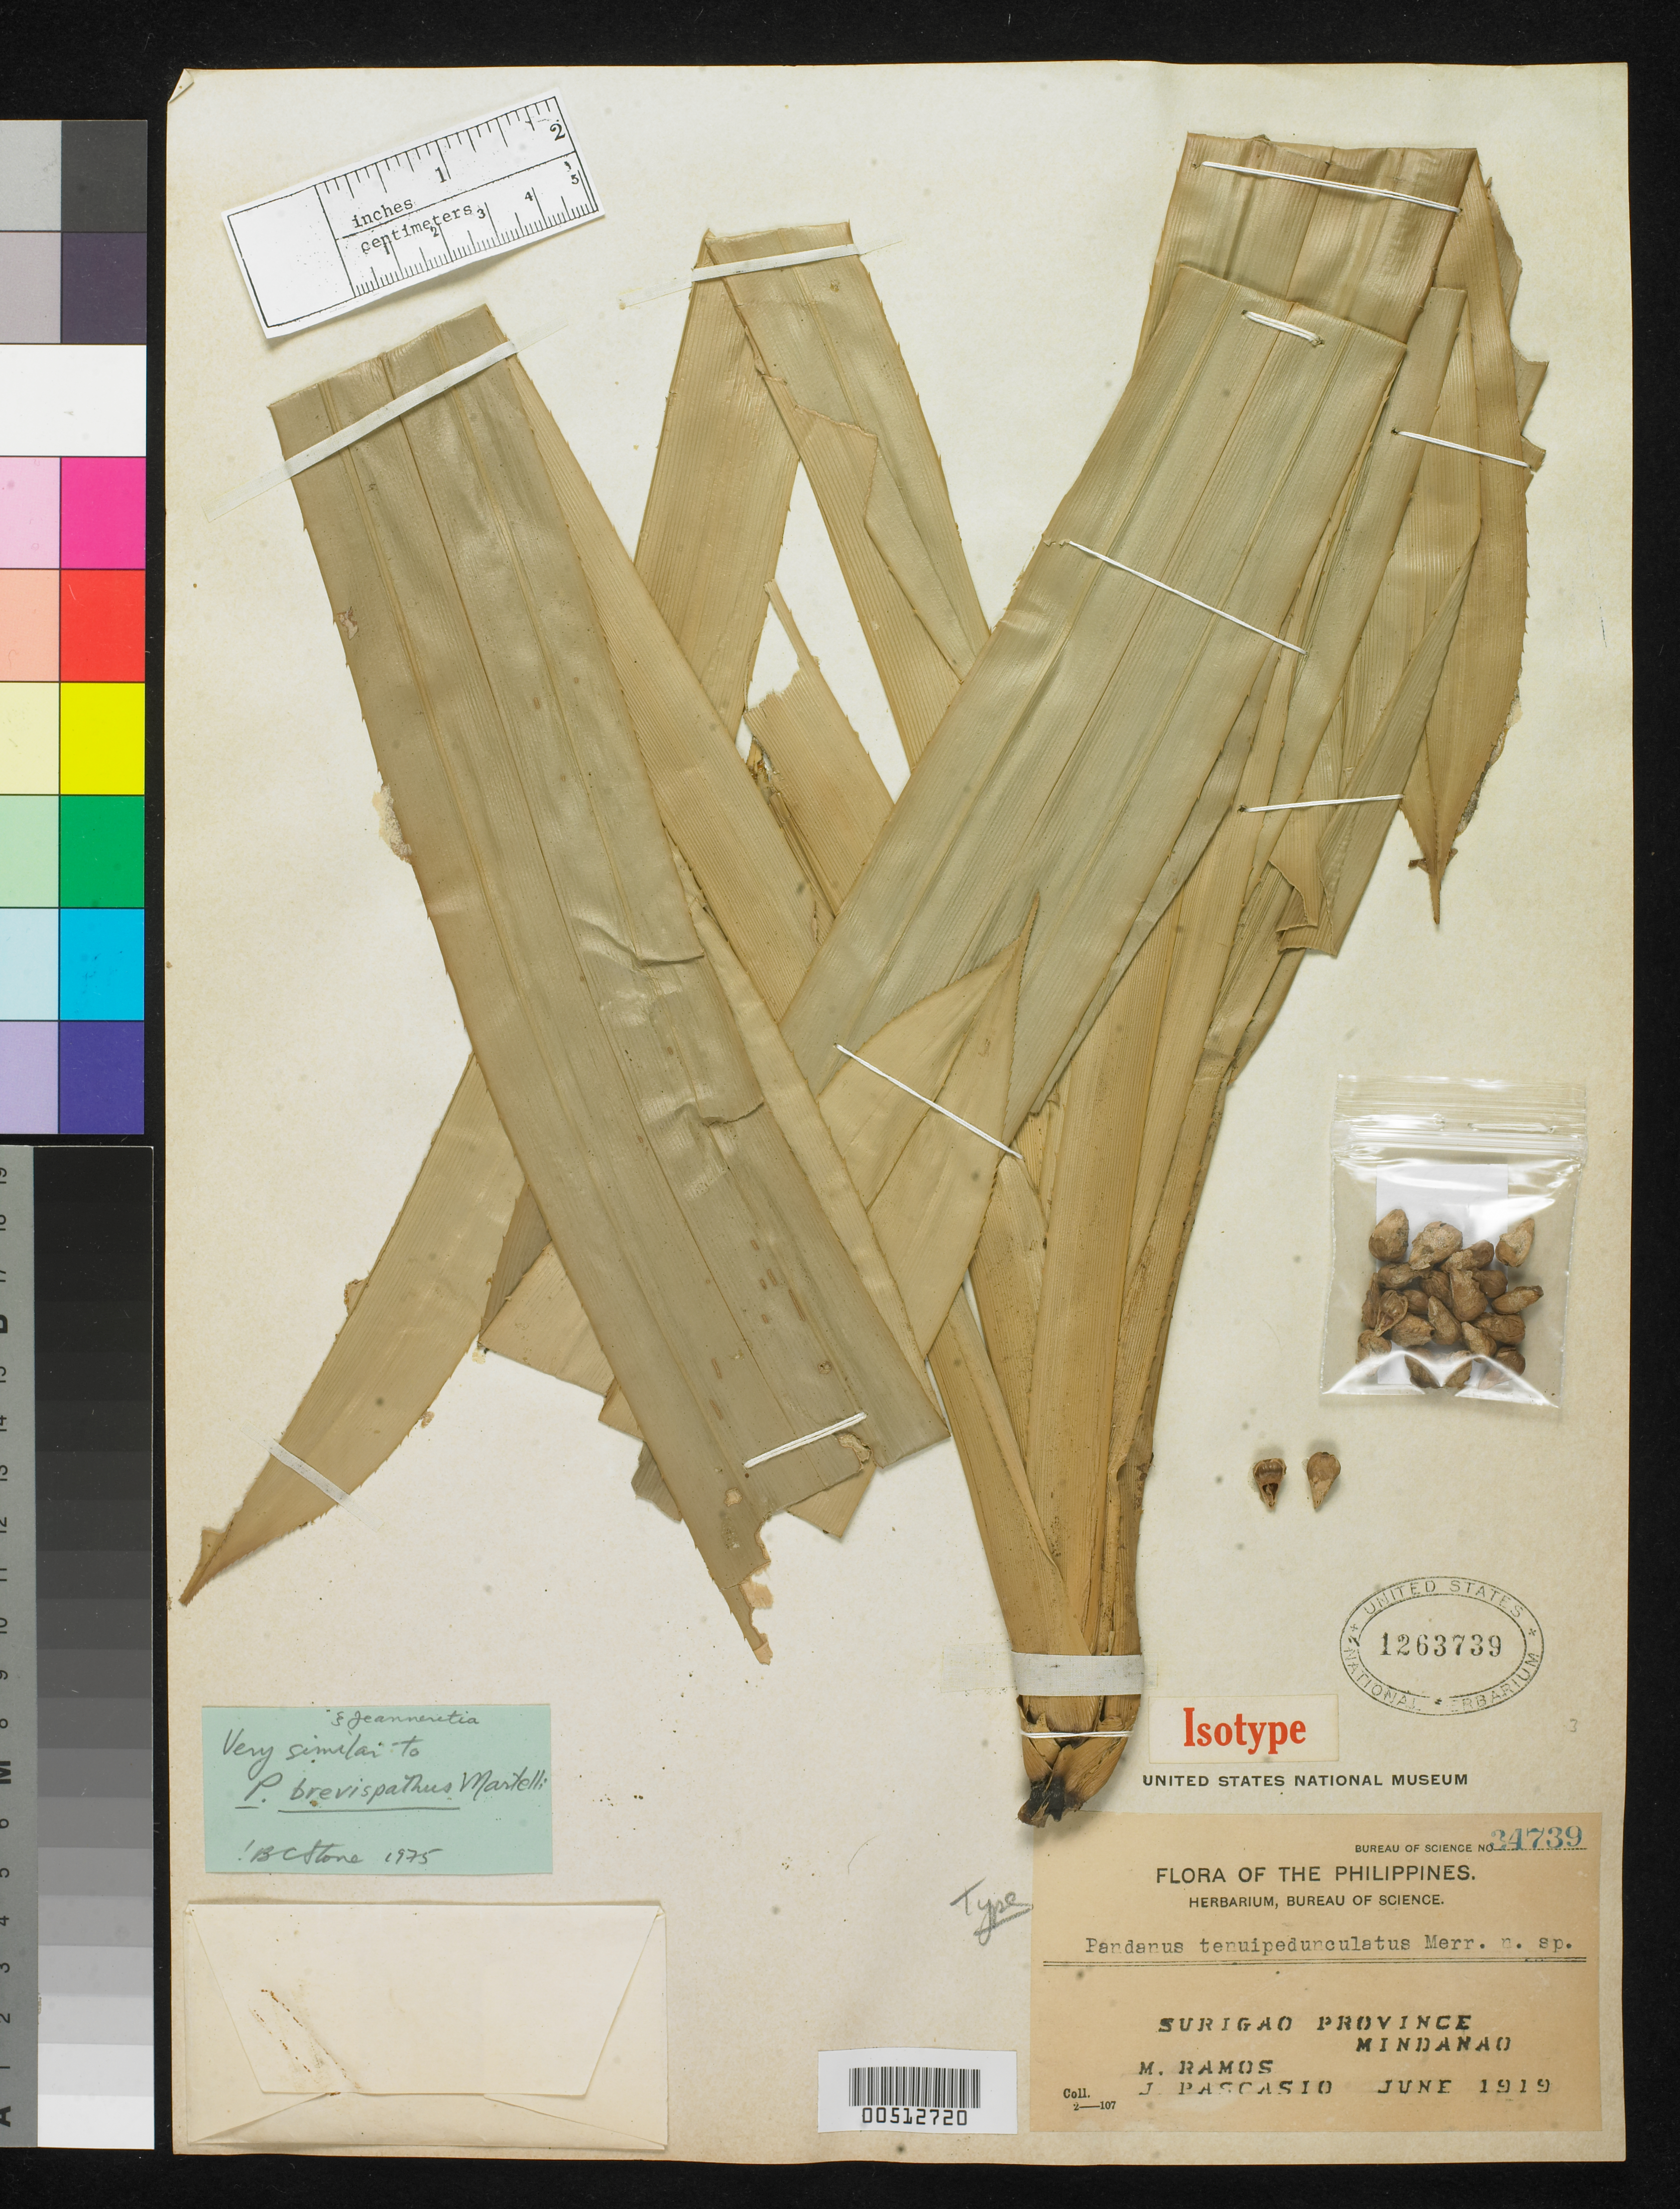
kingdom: Plantae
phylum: Tracheophyta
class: Liliopsida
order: Pandanales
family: Pandanaceae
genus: Pandanus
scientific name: Pandanus tenuipedunculatus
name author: Merr.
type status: Isotype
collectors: M. Ramos & J. Pascasio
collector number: Bur. Sci. 34739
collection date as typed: Jun 1919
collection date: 1919-06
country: Philippines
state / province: Caraga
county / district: Surigao del Norte / Surigao del Sur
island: Mindanao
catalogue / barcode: US 1263739